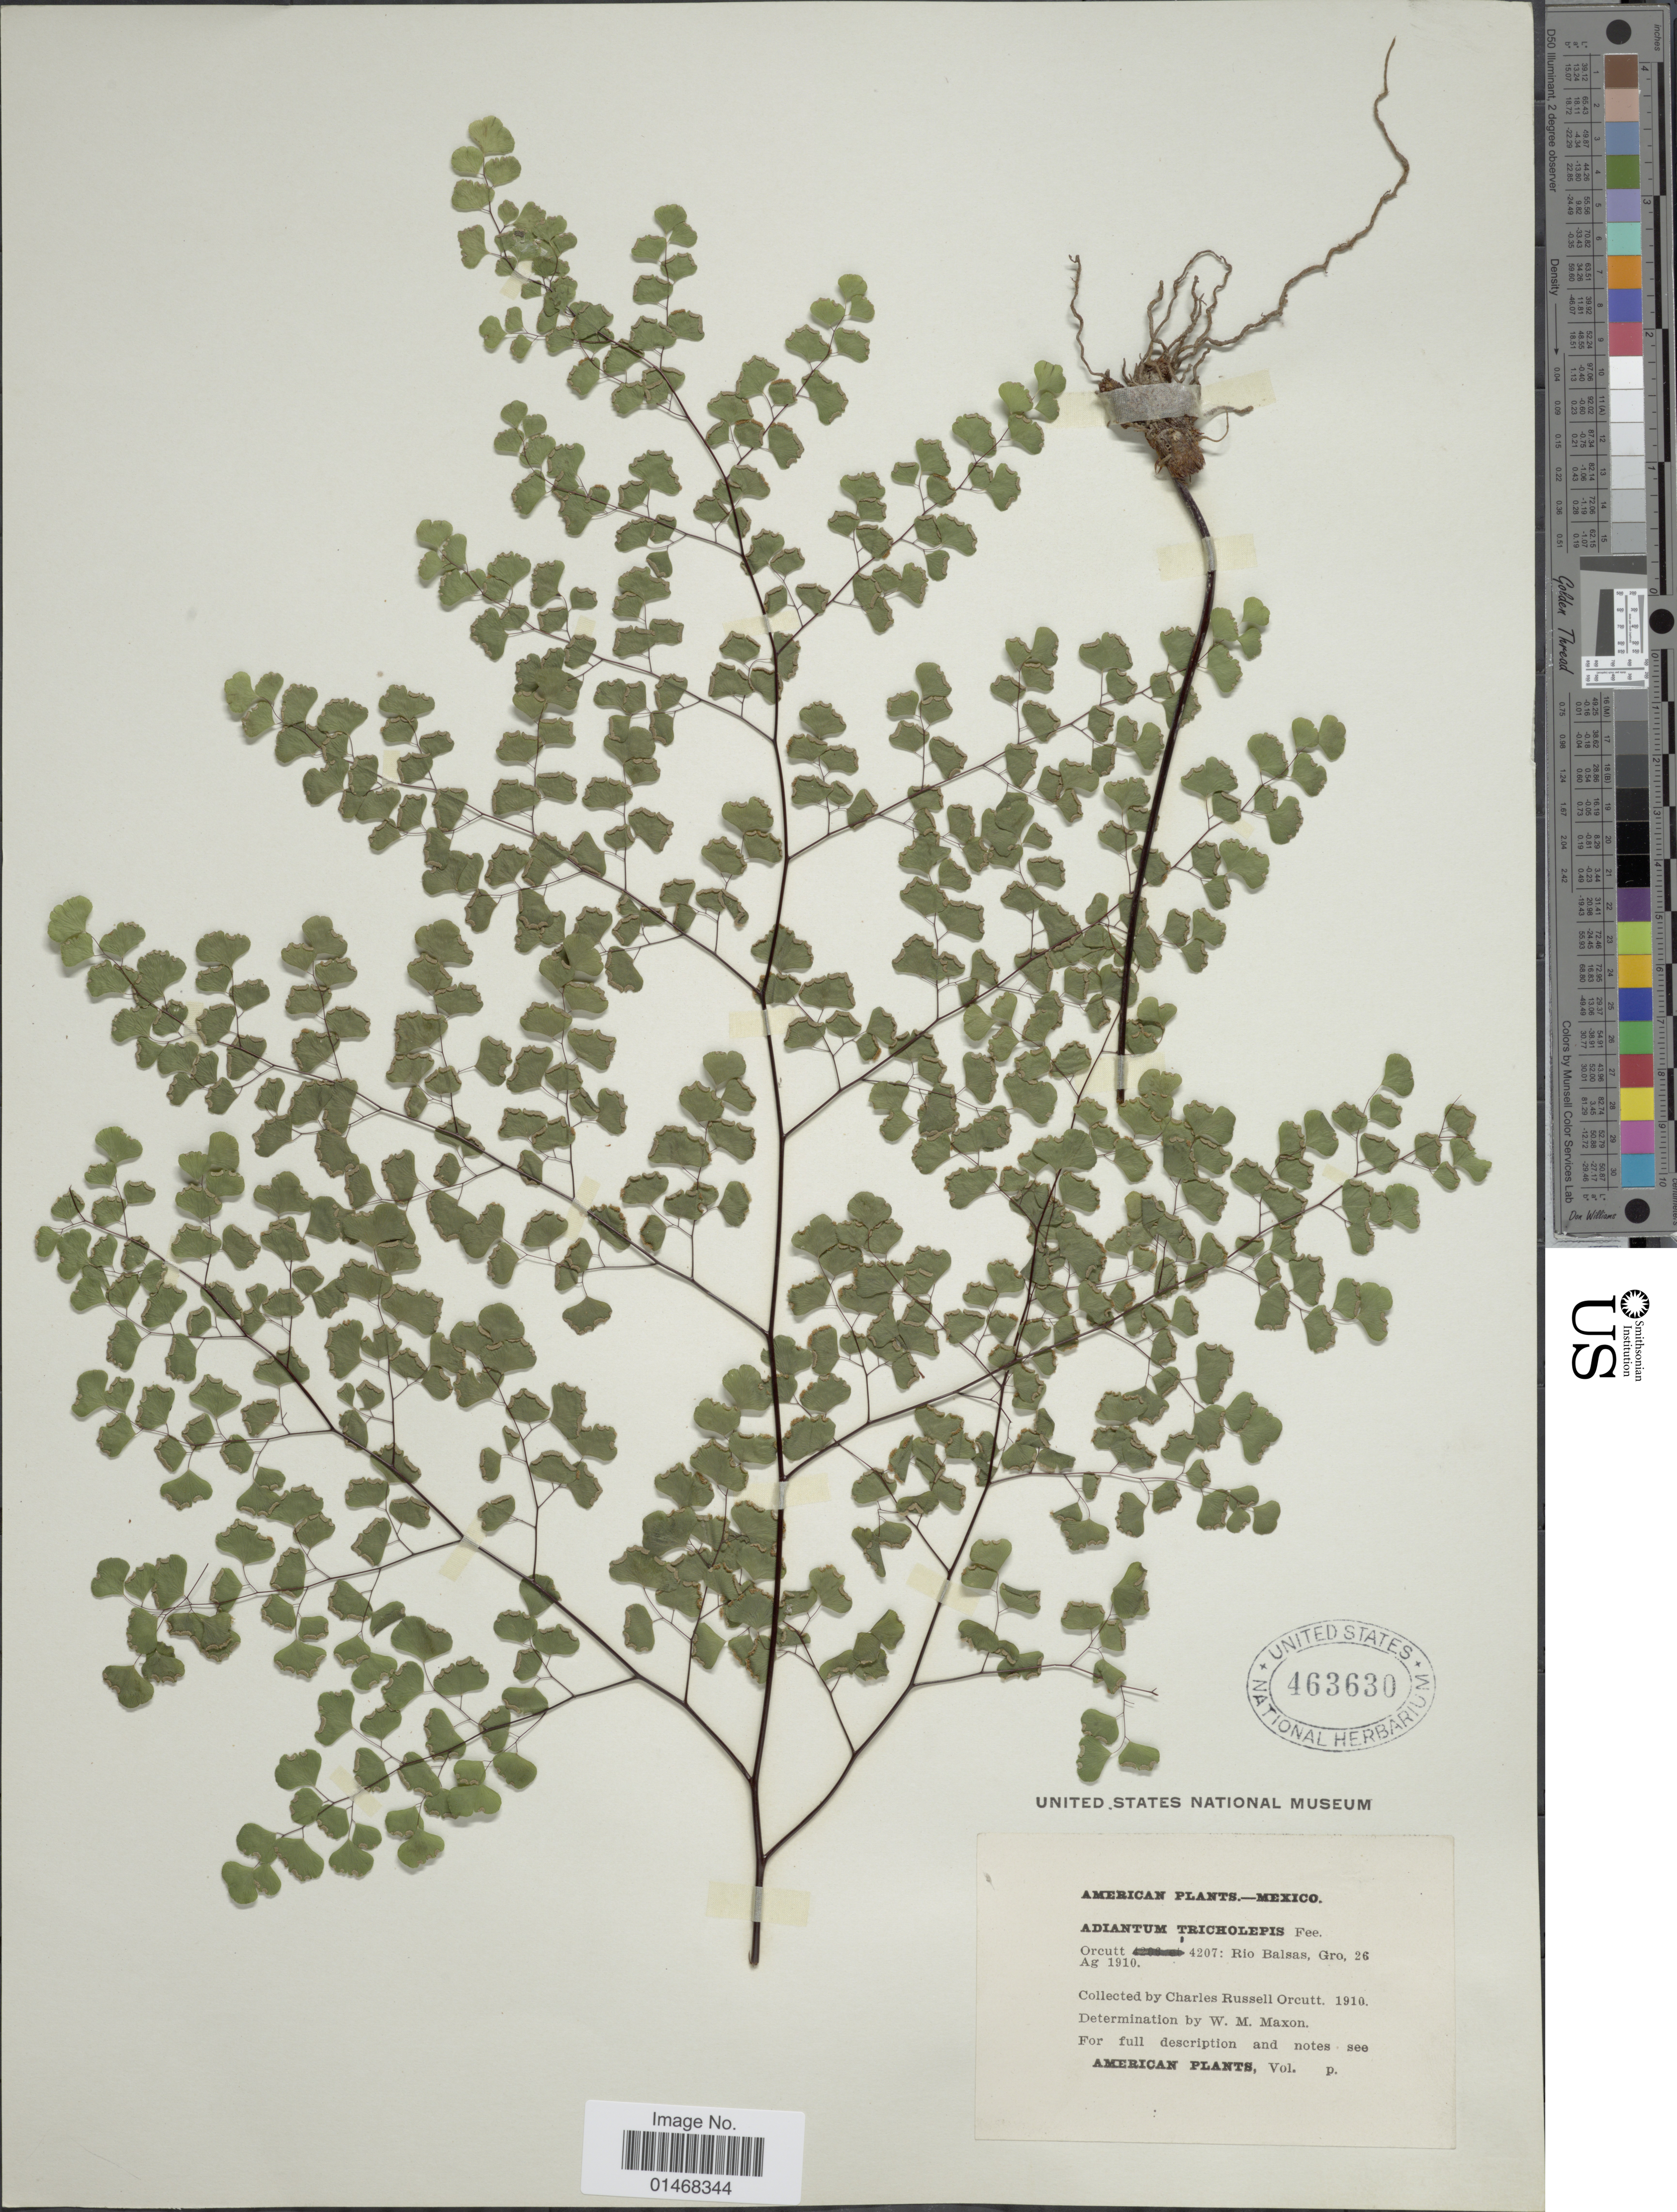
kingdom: Plantae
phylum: Tracheophyta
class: Polypodiopsida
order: Polypodiales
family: Pteridaceae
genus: Adiantum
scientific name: Adiantum tricholepis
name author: Fée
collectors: C. R. Orcutt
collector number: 4207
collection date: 1910-08-26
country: Mexico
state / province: Guerrero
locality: Rio Balsas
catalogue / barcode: US 463630